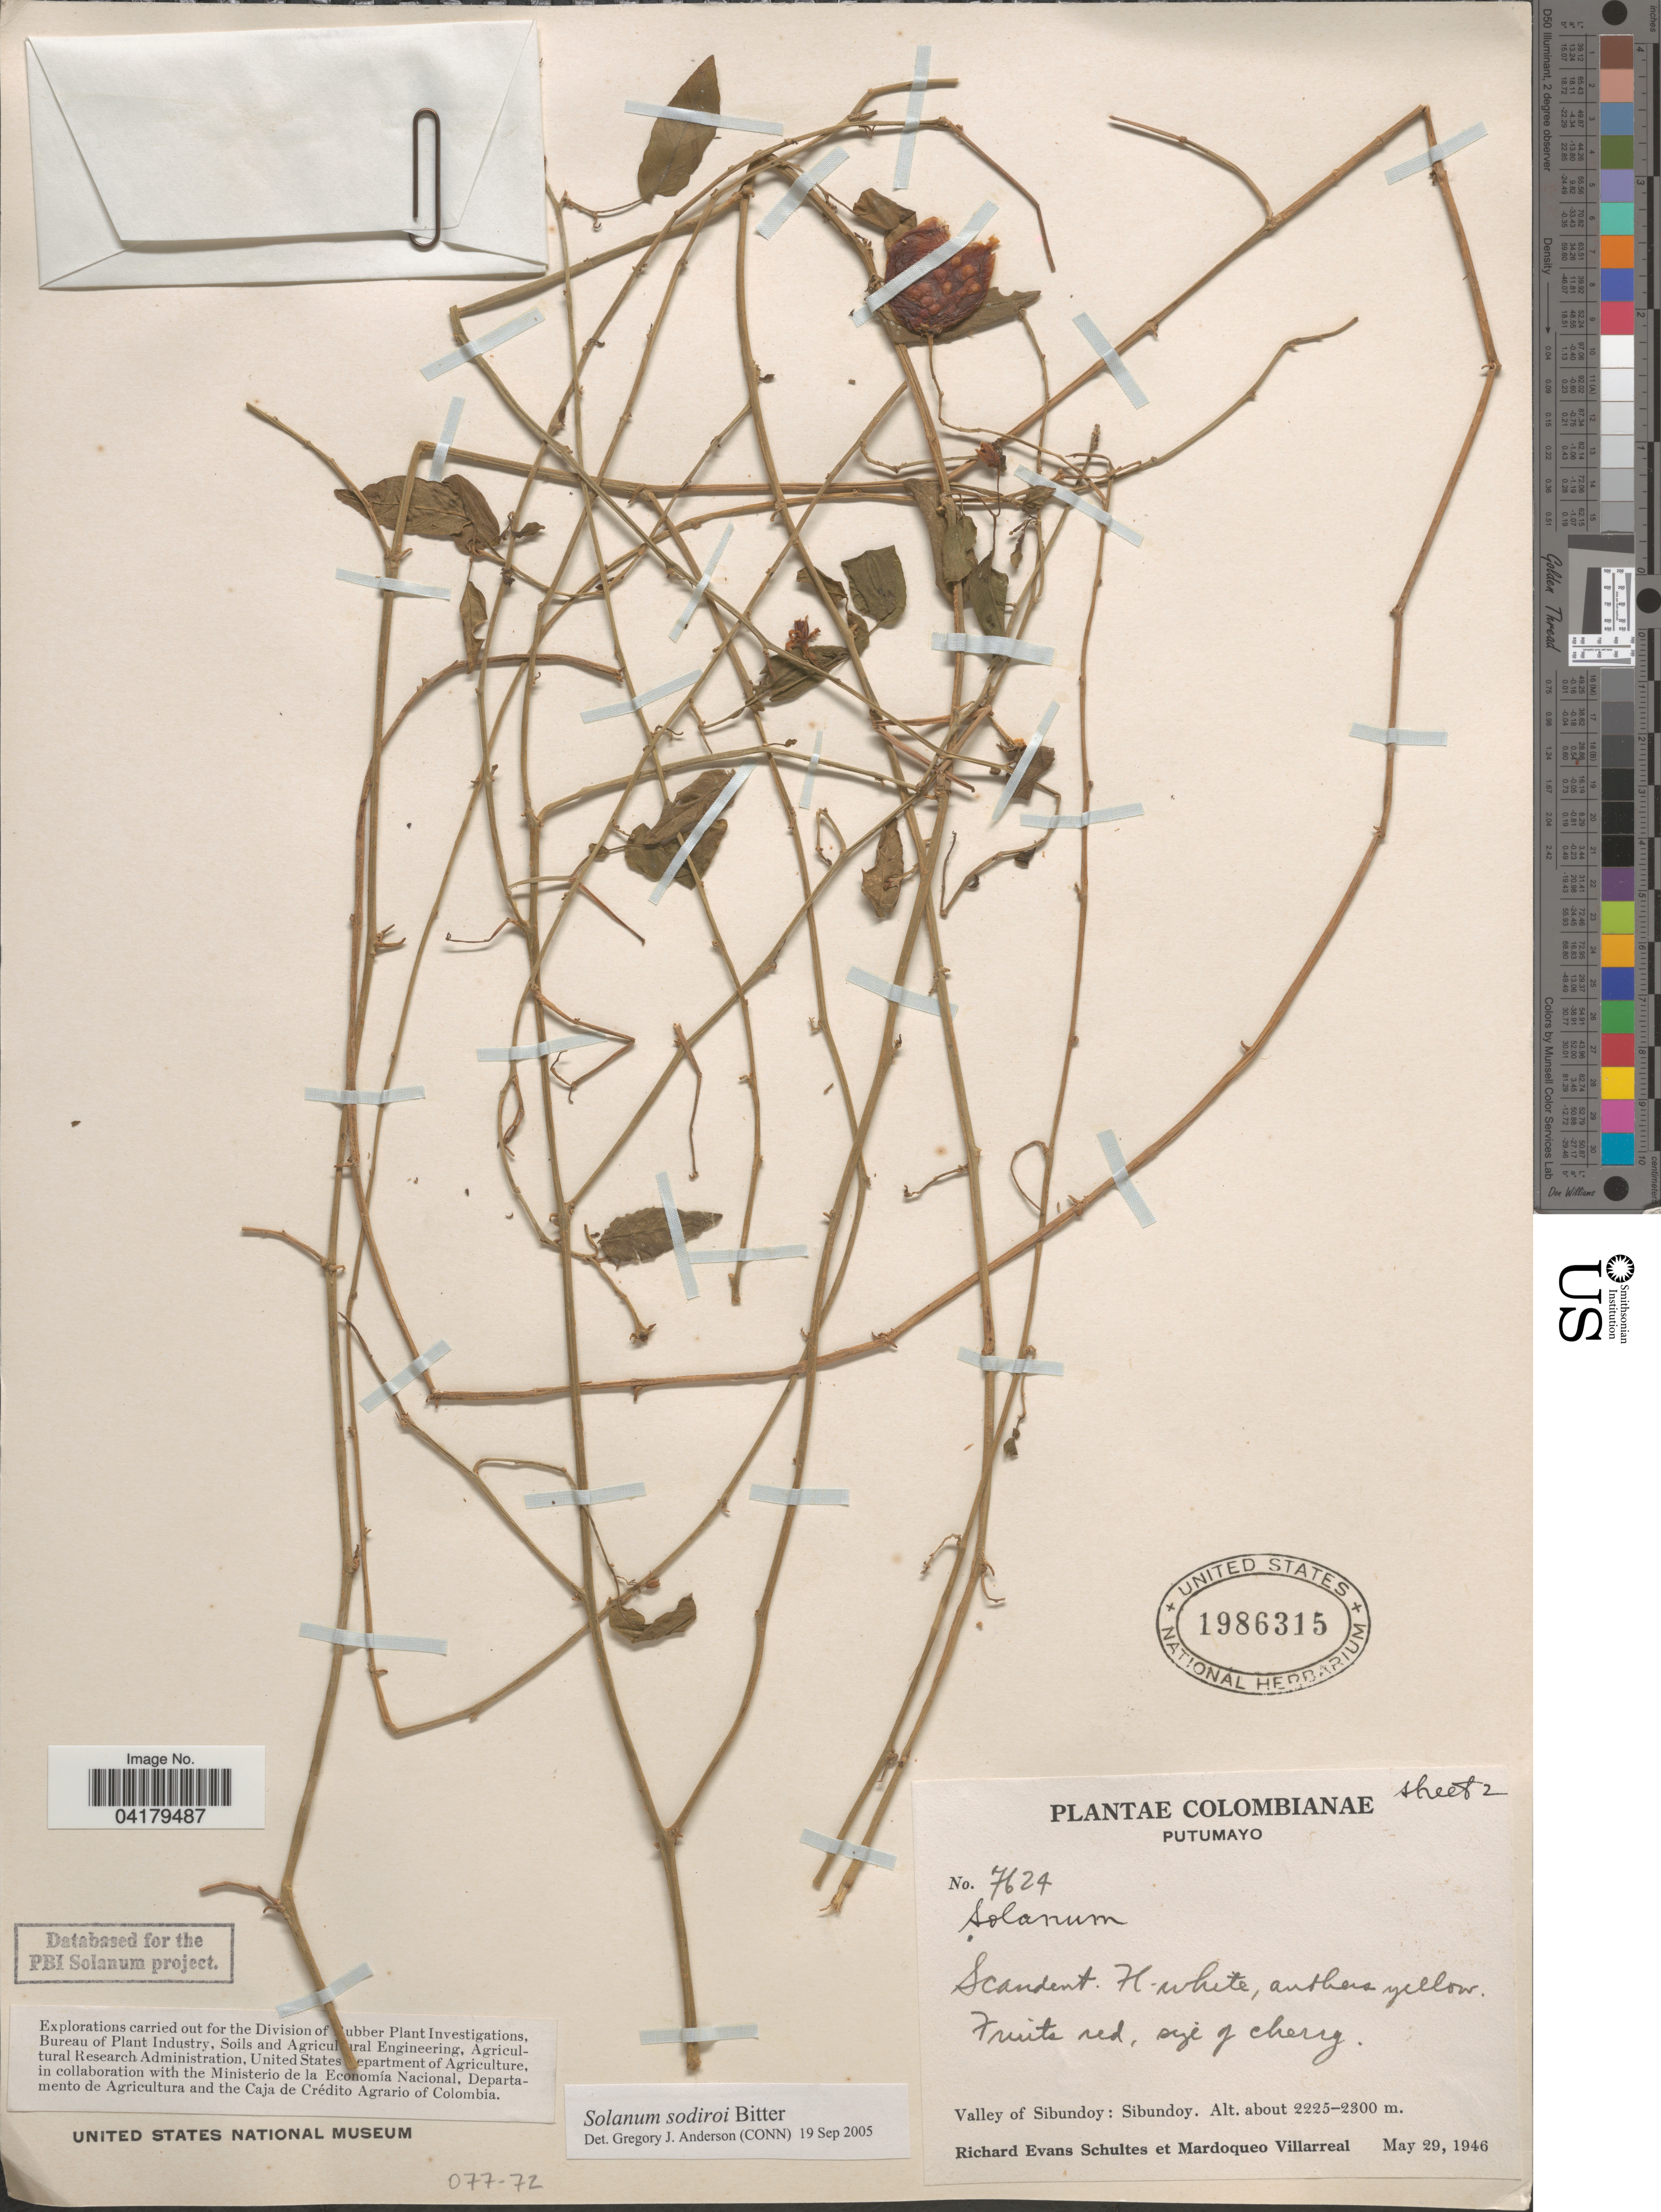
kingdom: Plantae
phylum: Tracheophyta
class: Magnoliopsida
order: Solanales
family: Solanaceae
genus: Solanum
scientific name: Solanum sodiroi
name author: Bitter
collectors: R. E. Schultes & M. Villarreal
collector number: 7624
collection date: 1946-05-29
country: Colombia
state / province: Putumayo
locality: Valley of Sibundoy : Sibundoy.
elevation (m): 2225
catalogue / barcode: US 1986315